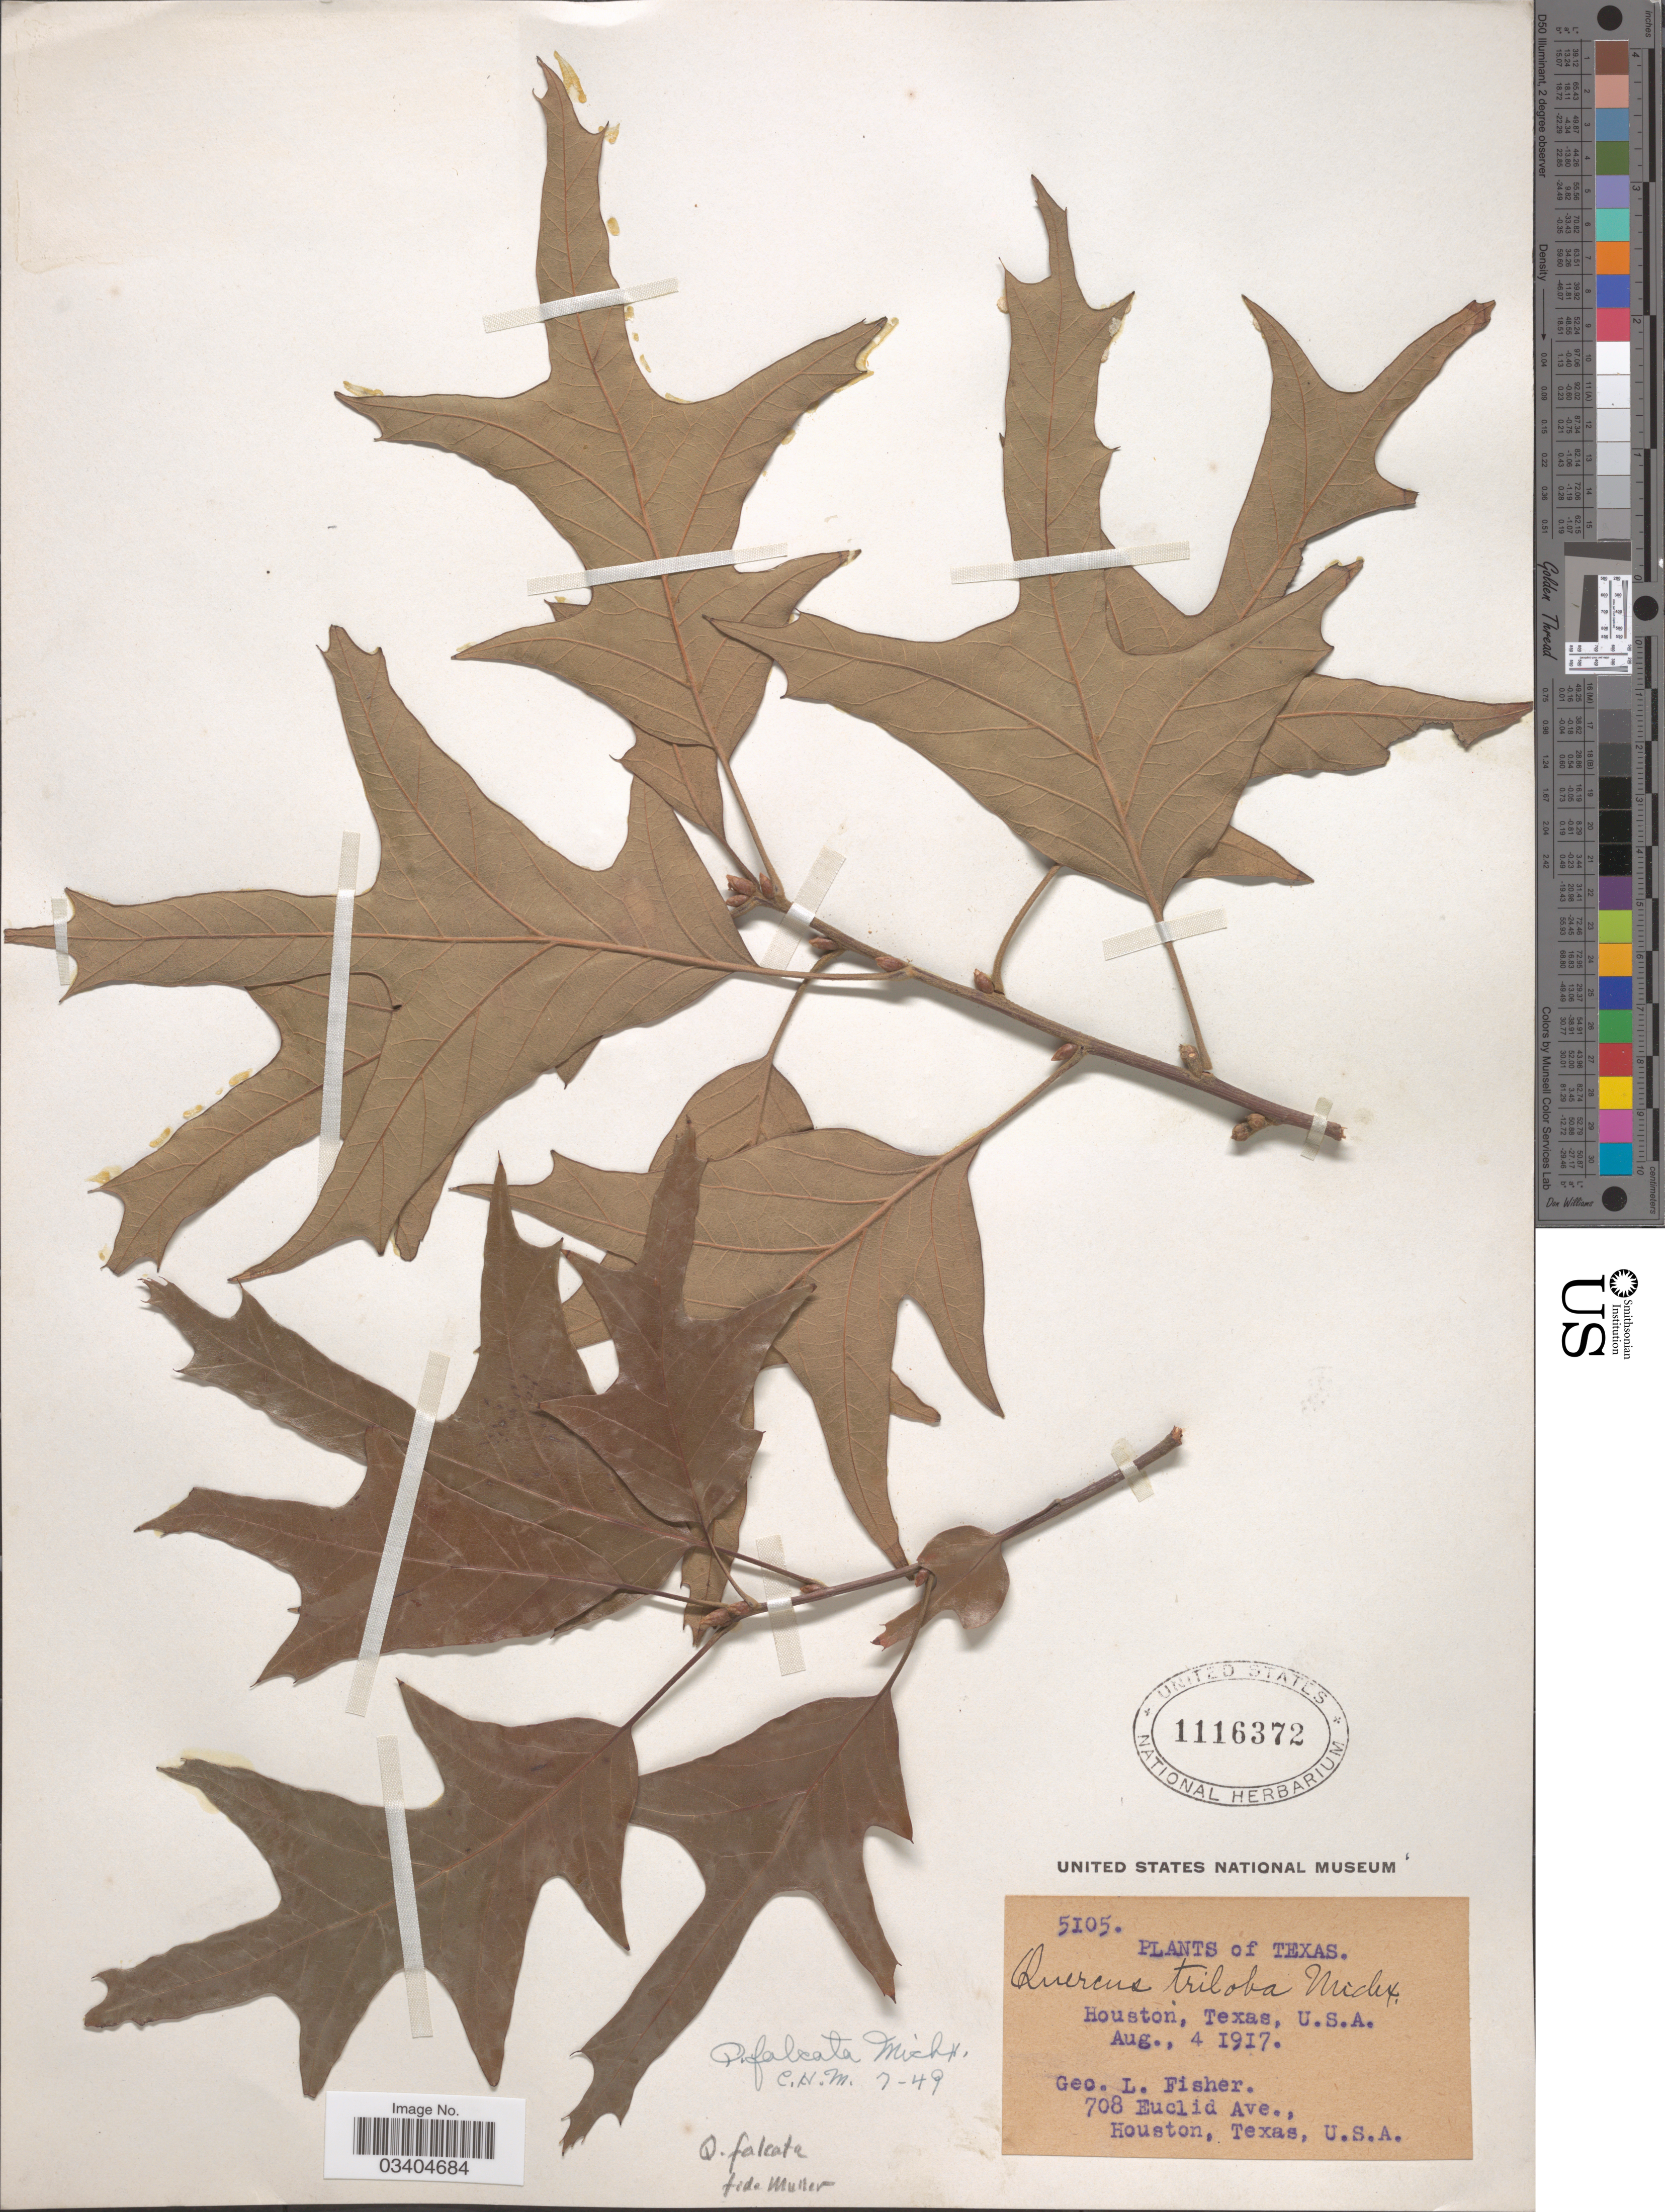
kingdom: Plantae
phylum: Tracheophyta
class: Magnoliopsida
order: Fagales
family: Fagaceae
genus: Quercus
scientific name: Quercus falcata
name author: Michx.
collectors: G. L. Fisher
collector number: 5105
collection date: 1917-08-04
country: United States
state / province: Texas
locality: Houston.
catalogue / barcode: US 1116372